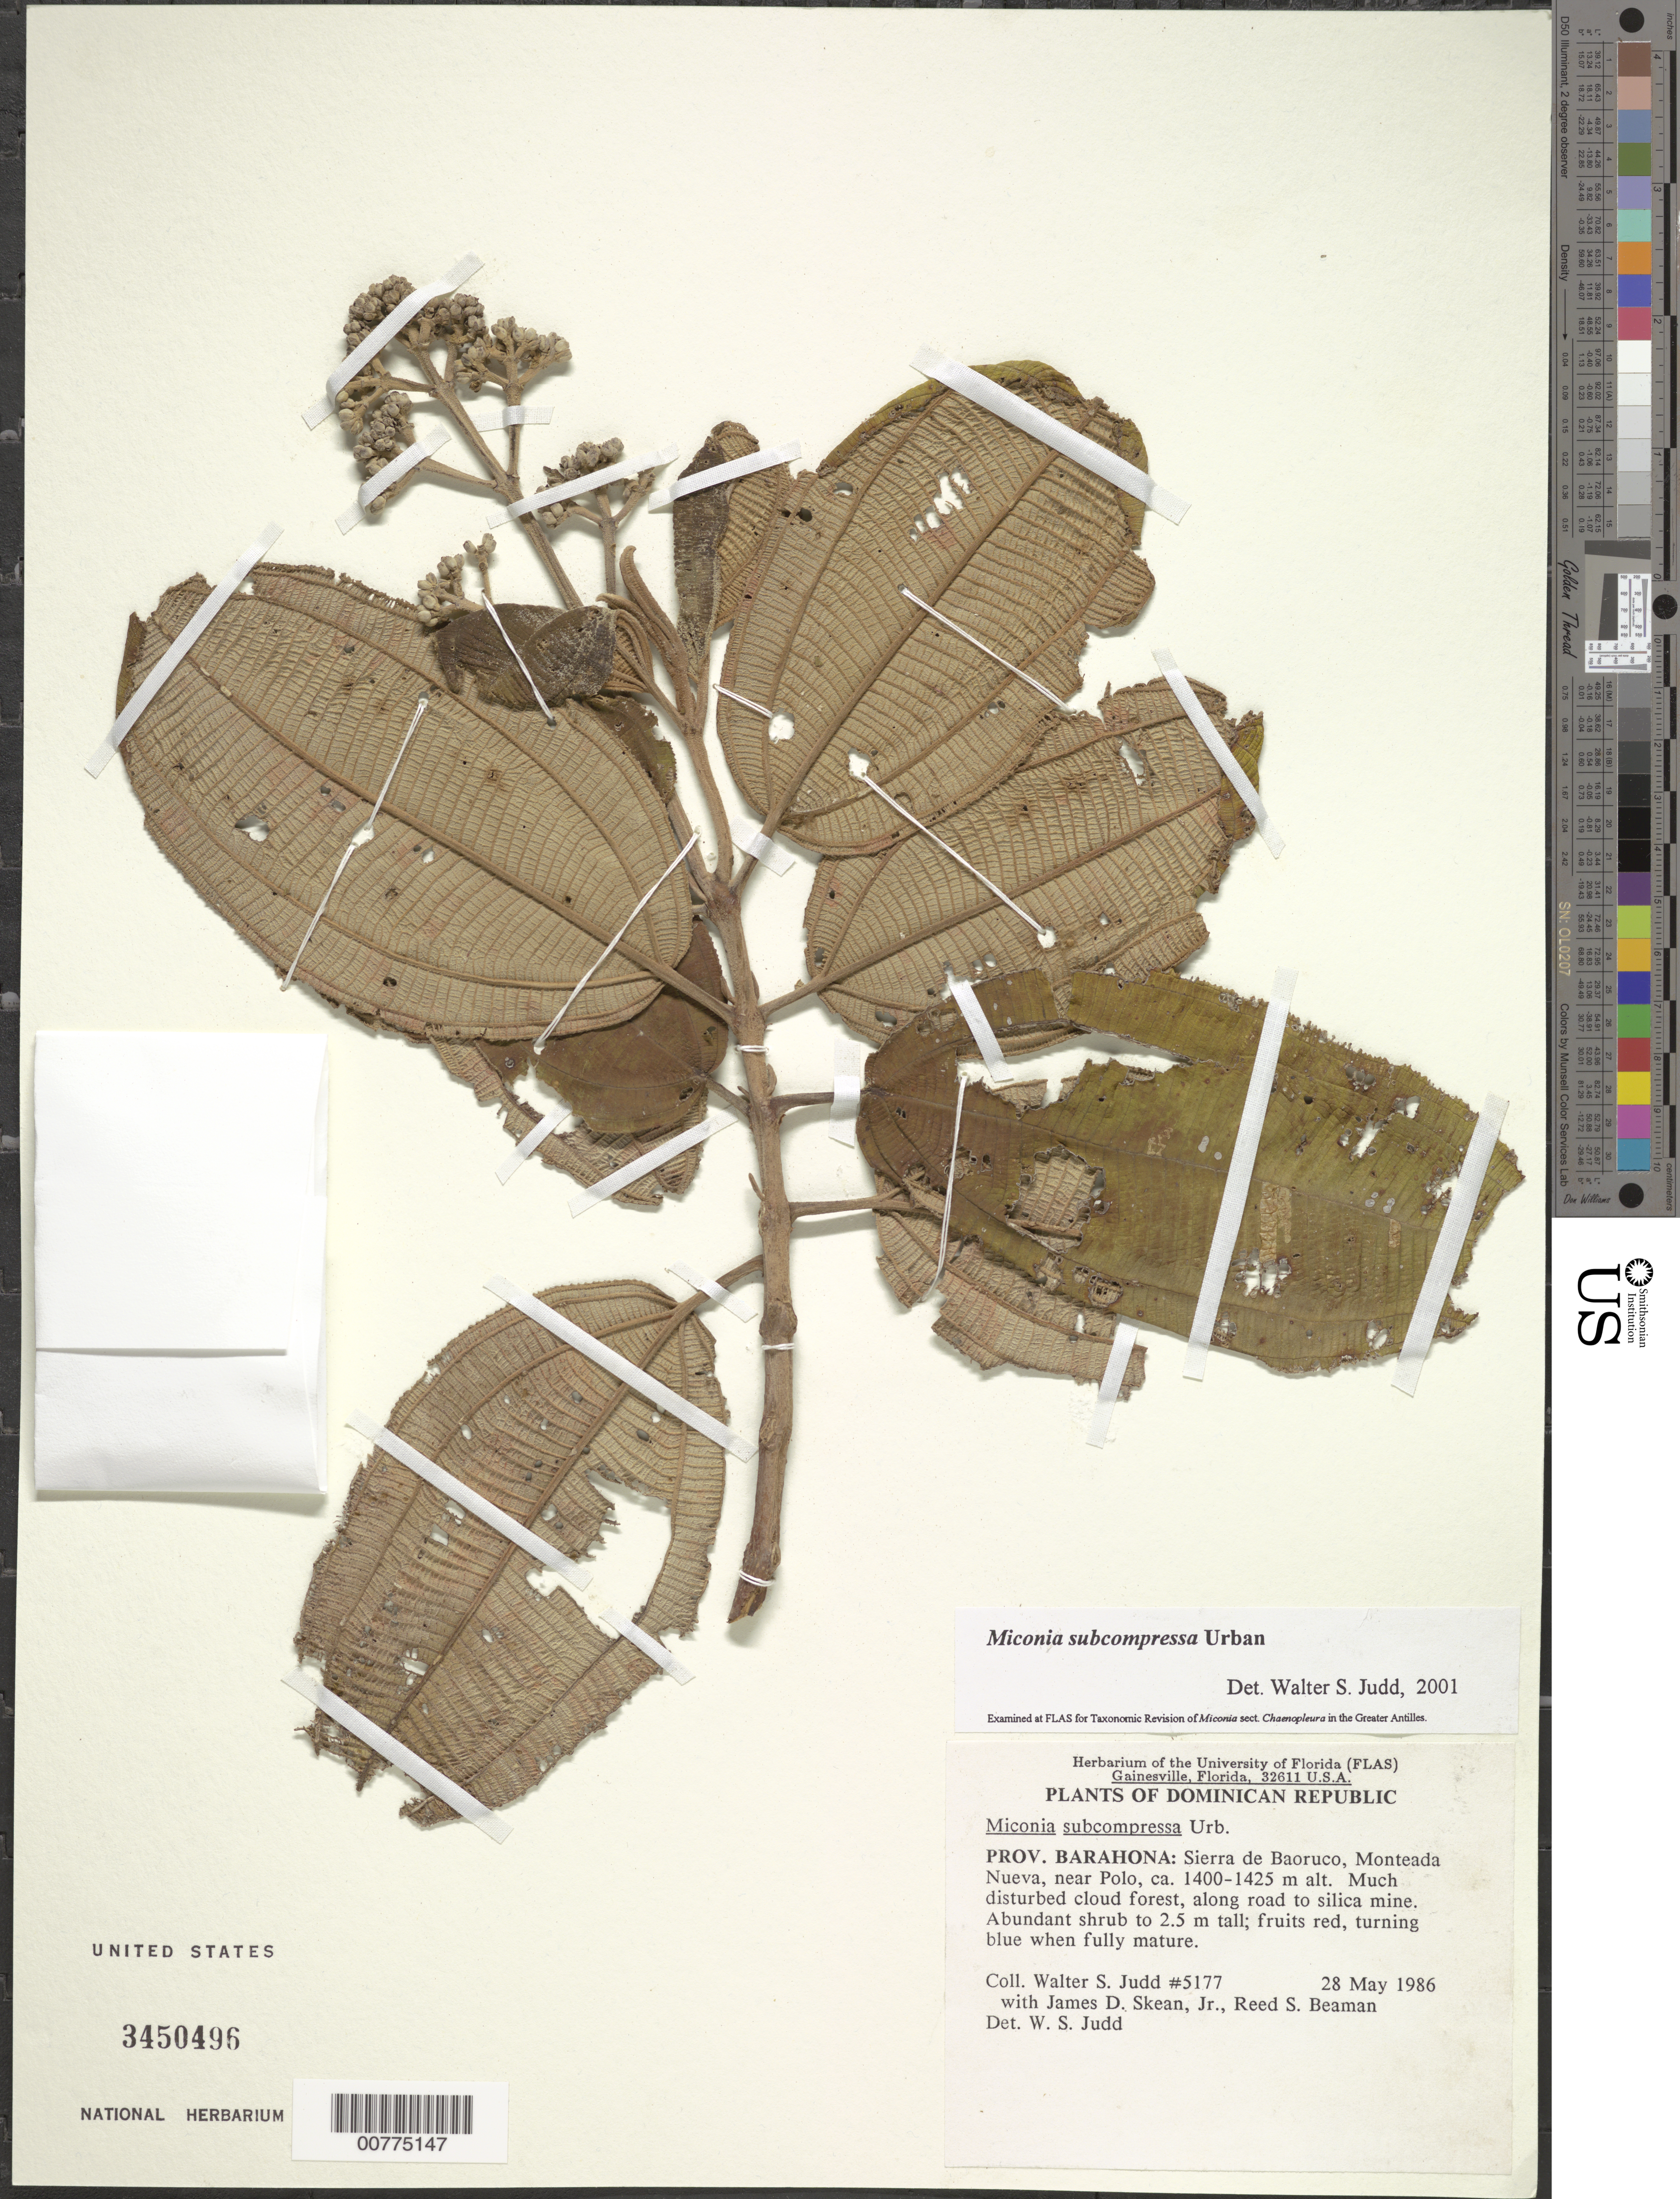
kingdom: Plantae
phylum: Tracheophyta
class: Magnoliopsida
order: Myrtales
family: Melastomataceae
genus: Miconia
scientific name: Miconia tetrandra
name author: (Sw.) D. Don ex G. Don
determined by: Judd, Walter S.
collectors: W. S. Judd, J. D. Skean & R. S. Beaman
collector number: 5177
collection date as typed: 28 May 1986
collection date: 1986-05-28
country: Dominican Republic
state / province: Barahona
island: Hispaniola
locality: Sierra de Baoruco, Monteada Nueva, near Polo.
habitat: Much disturbed cloud forest, along road to silica mine.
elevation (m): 1400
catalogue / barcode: US 3450496